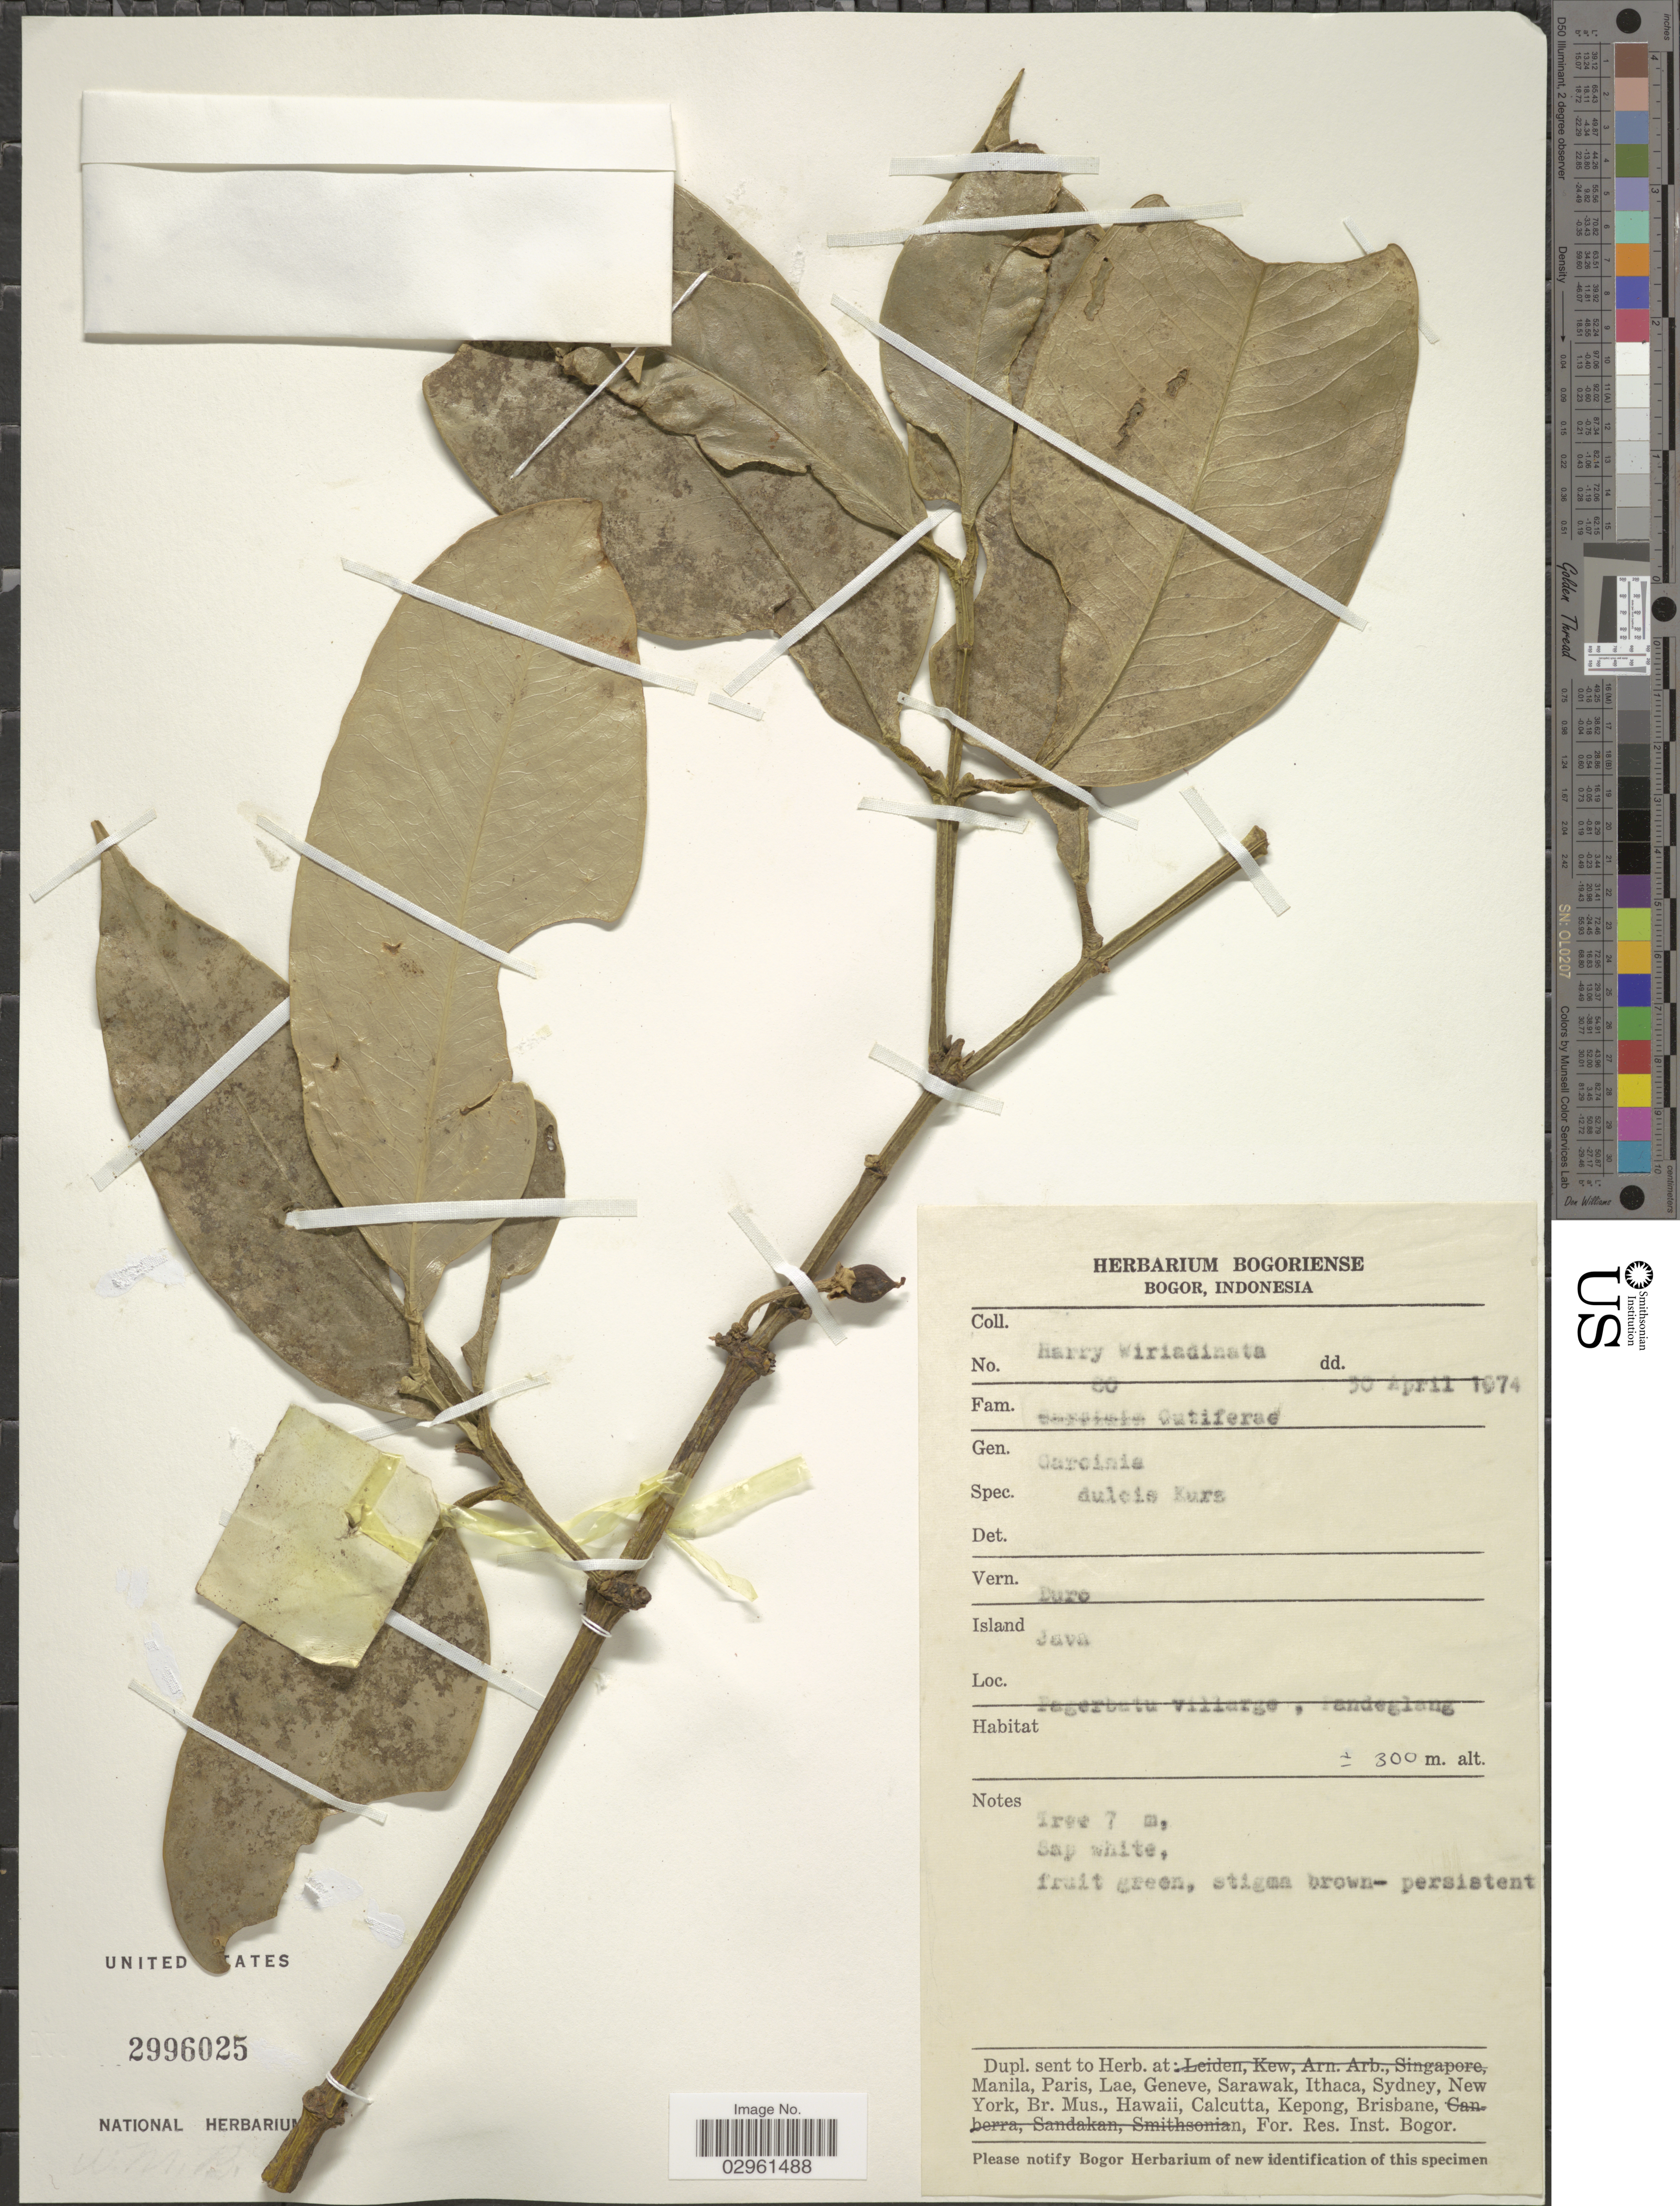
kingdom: Plantae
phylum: Tracheophyta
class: Magnoliopsida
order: Malpighiales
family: Clusiaceae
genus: Garcinia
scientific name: Garcinia dulcis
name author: (Roxb.) Kurz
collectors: H. Wiriadinata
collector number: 80*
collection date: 1974-04-30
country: Indonesia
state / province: Java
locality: Island Java, Pagerbatu village, Pandeglang.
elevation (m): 300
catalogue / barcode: US 2996025